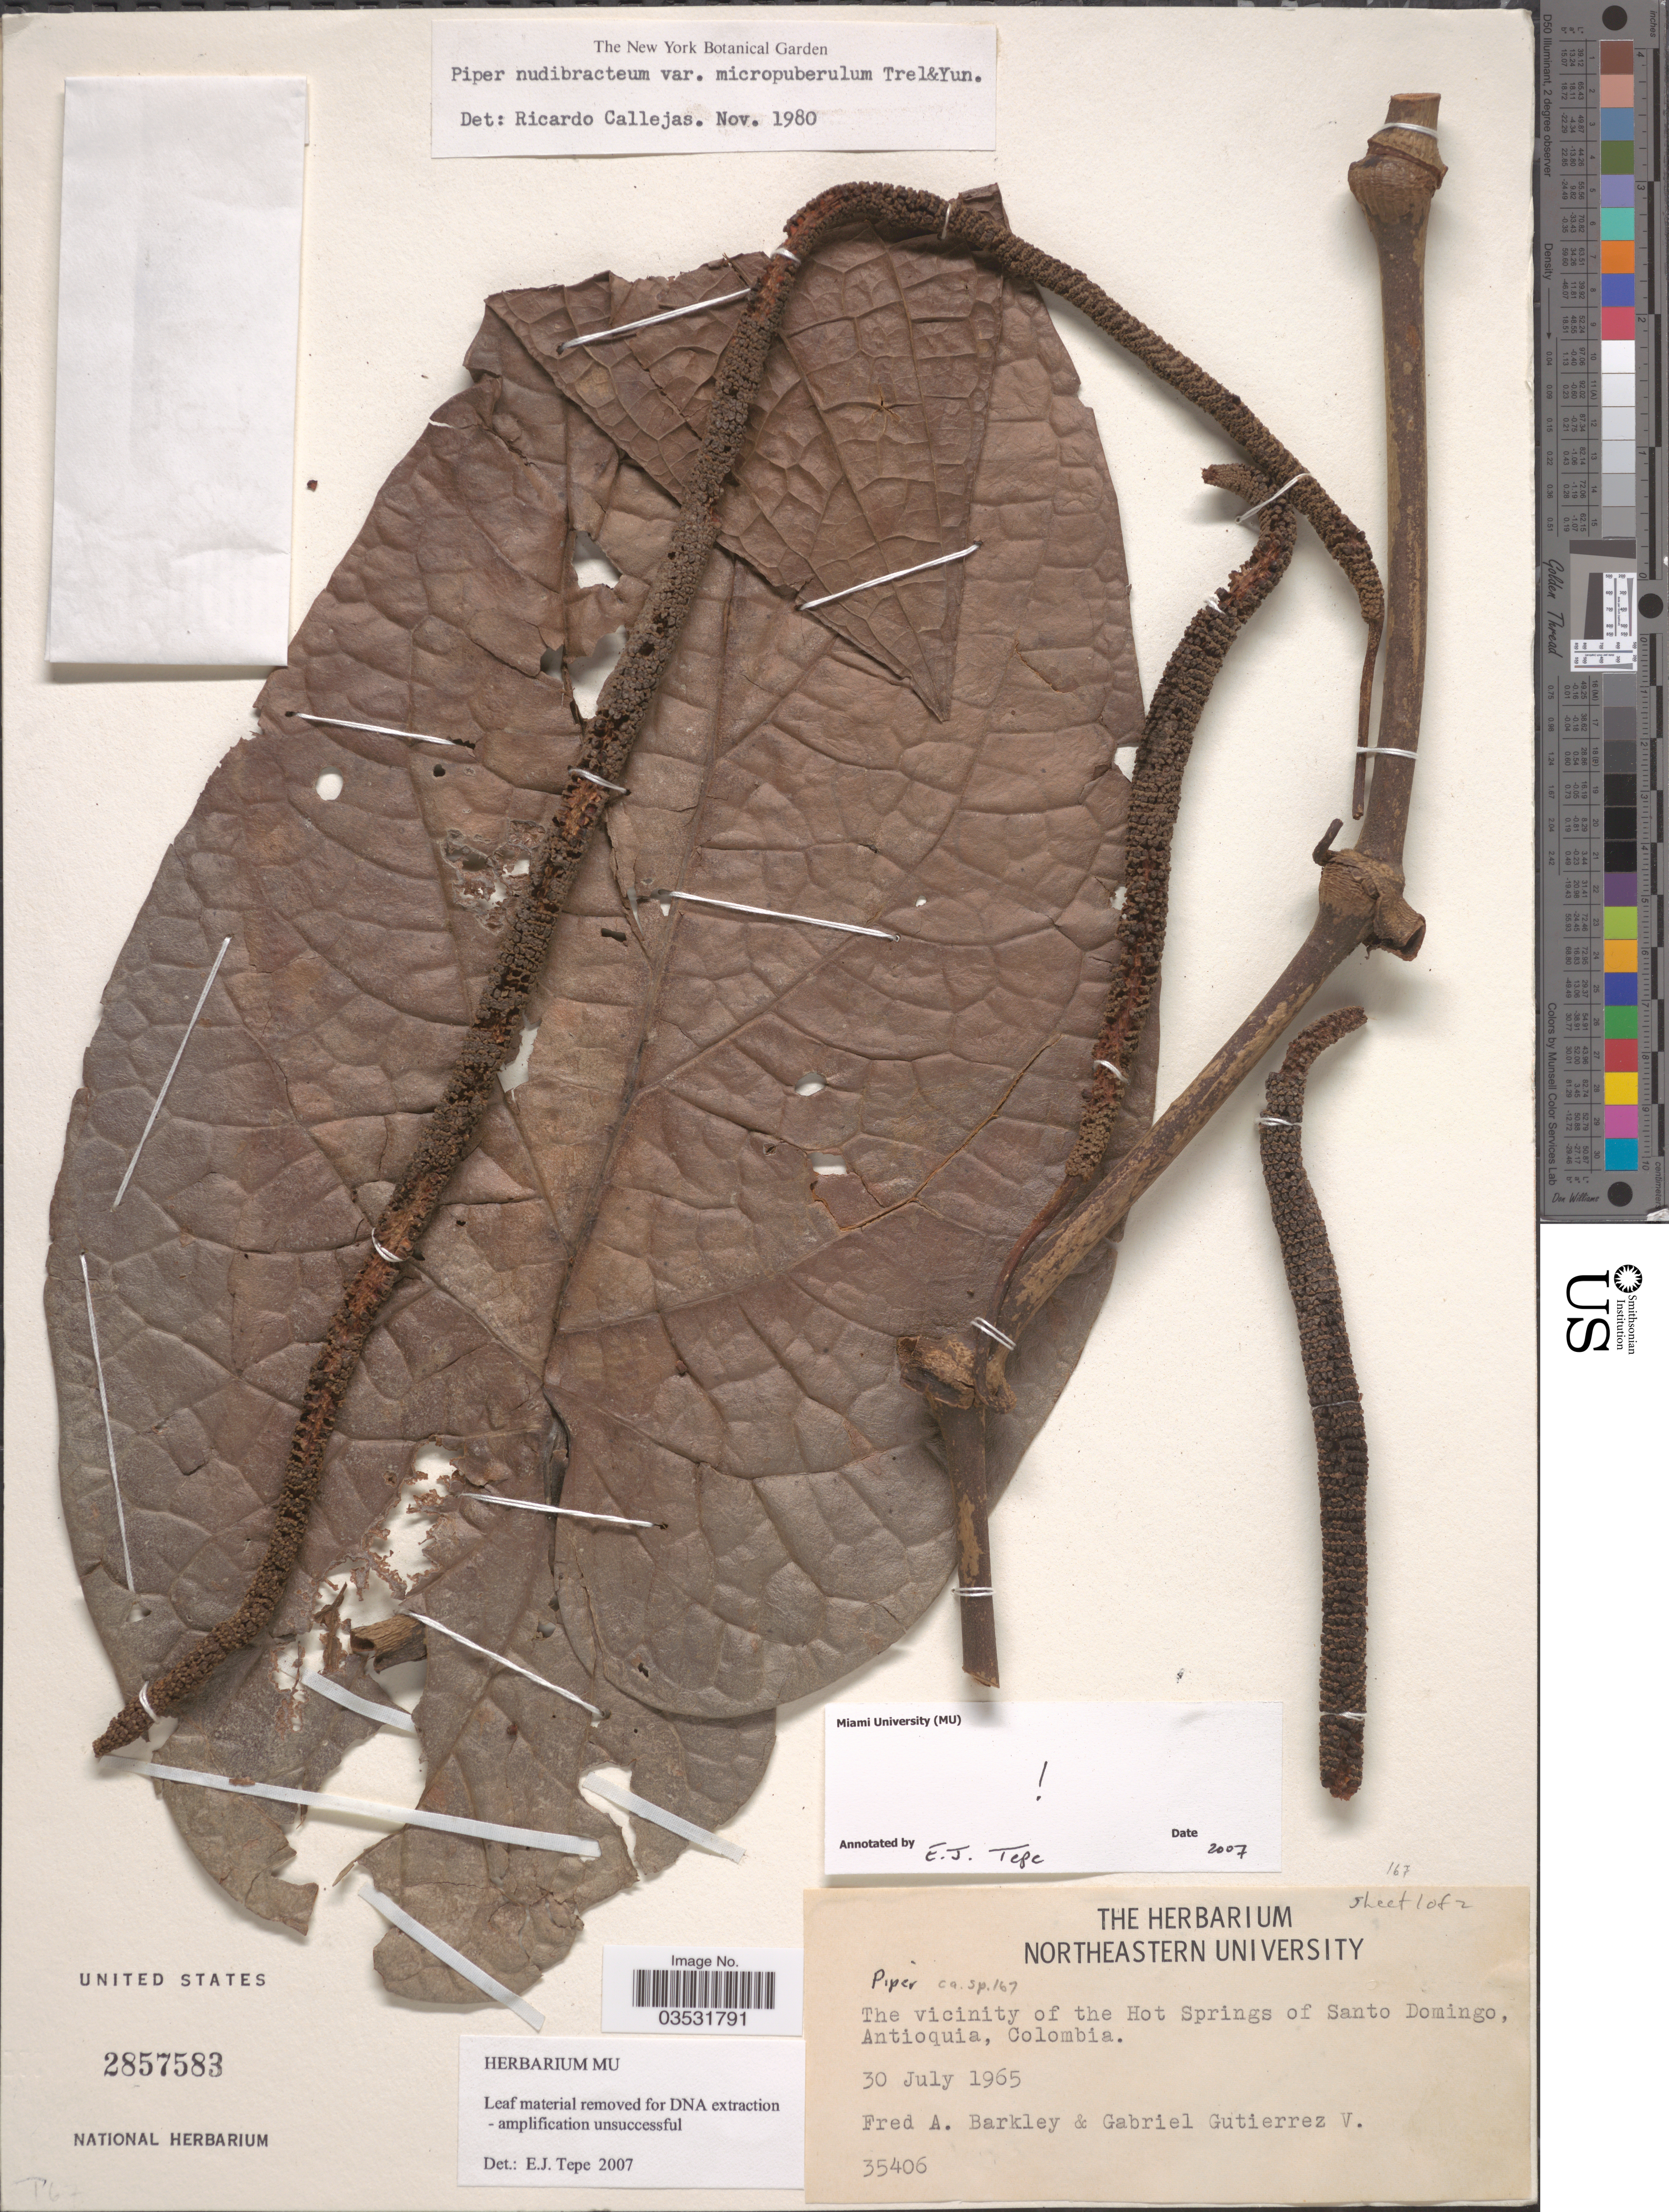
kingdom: Plantae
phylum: Tracheophyta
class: Magnoliopsida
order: Piperales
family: Piperaceae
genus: Piper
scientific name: Piper sp.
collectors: F. A. Barkley & G. Gutiérrez V.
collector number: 35406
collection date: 1965-07-30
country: Colombia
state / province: Antioquia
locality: The vicinity of the Hot Springs of Santo Domingo.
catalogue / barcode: US 2857583